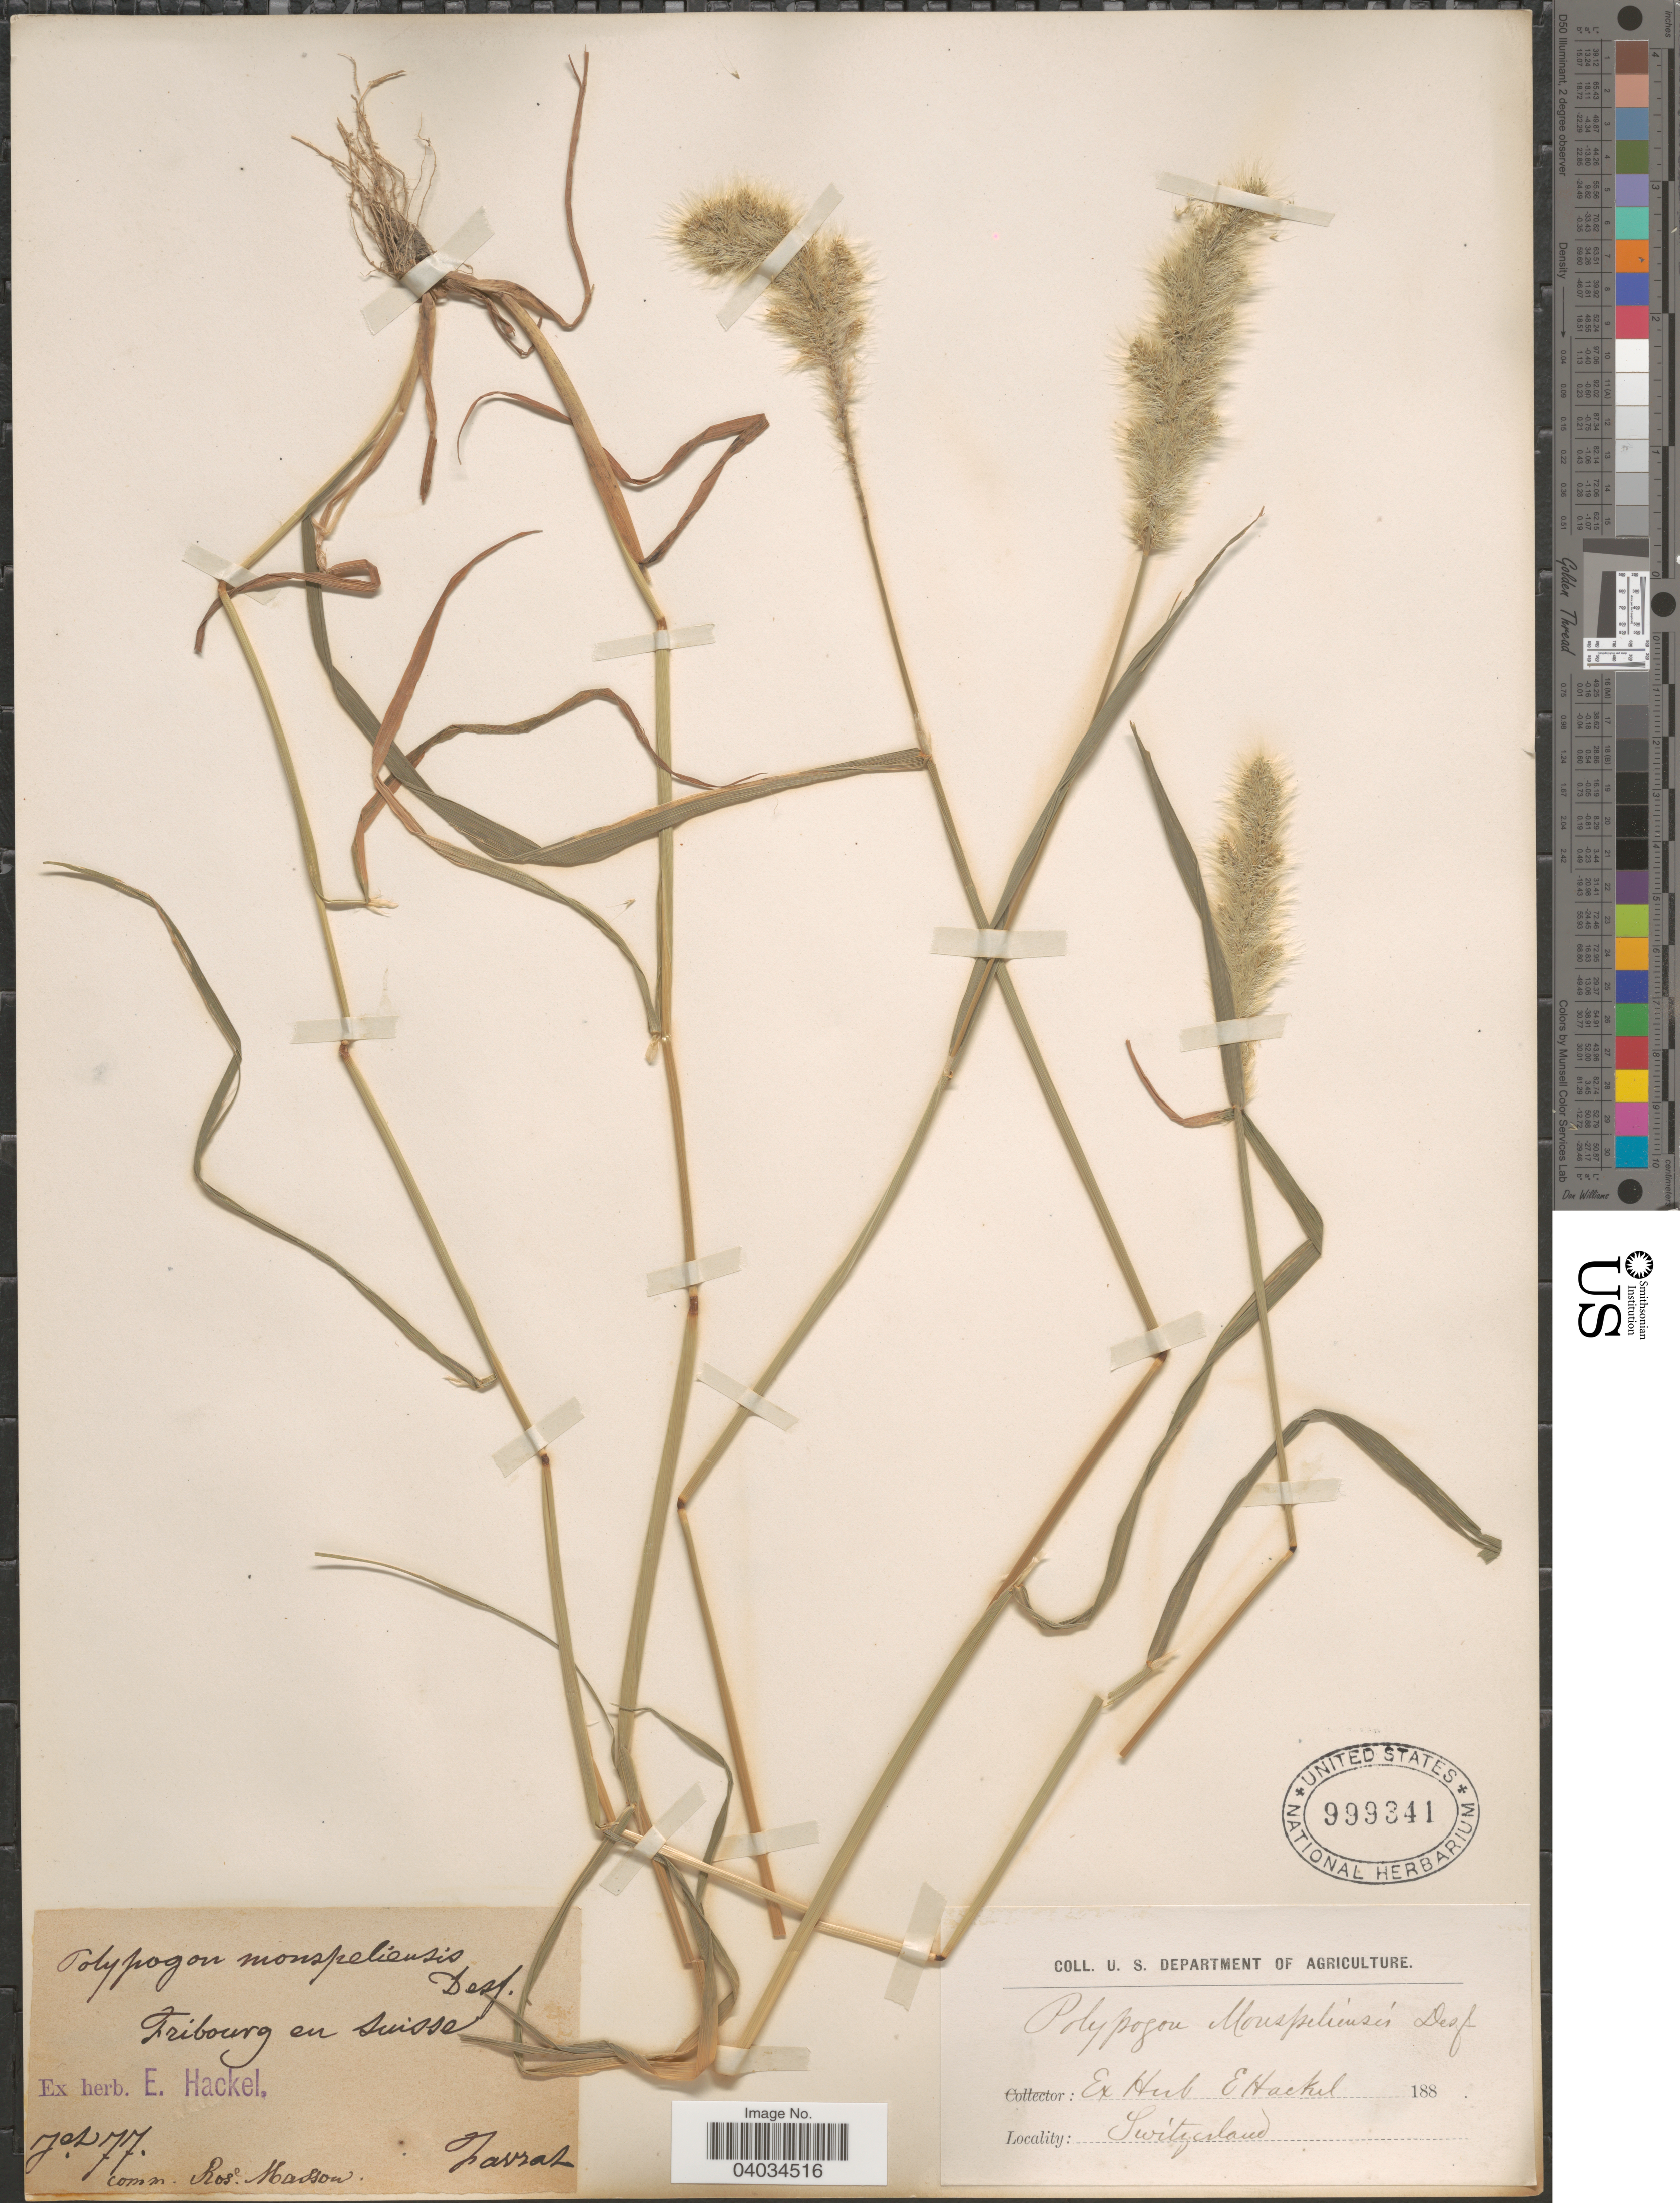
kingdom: Plantae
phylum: Tracheophyta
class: Liliopsida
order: Poales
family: Poaceae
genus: Polypogon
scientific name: Polypogon monspeliensis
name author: (L.) Desf.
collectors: L. Favrat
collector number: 77?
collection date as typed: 188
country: Switzerland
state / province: Fribourg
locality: Fribourg en Suisse.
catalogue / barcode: US 999341